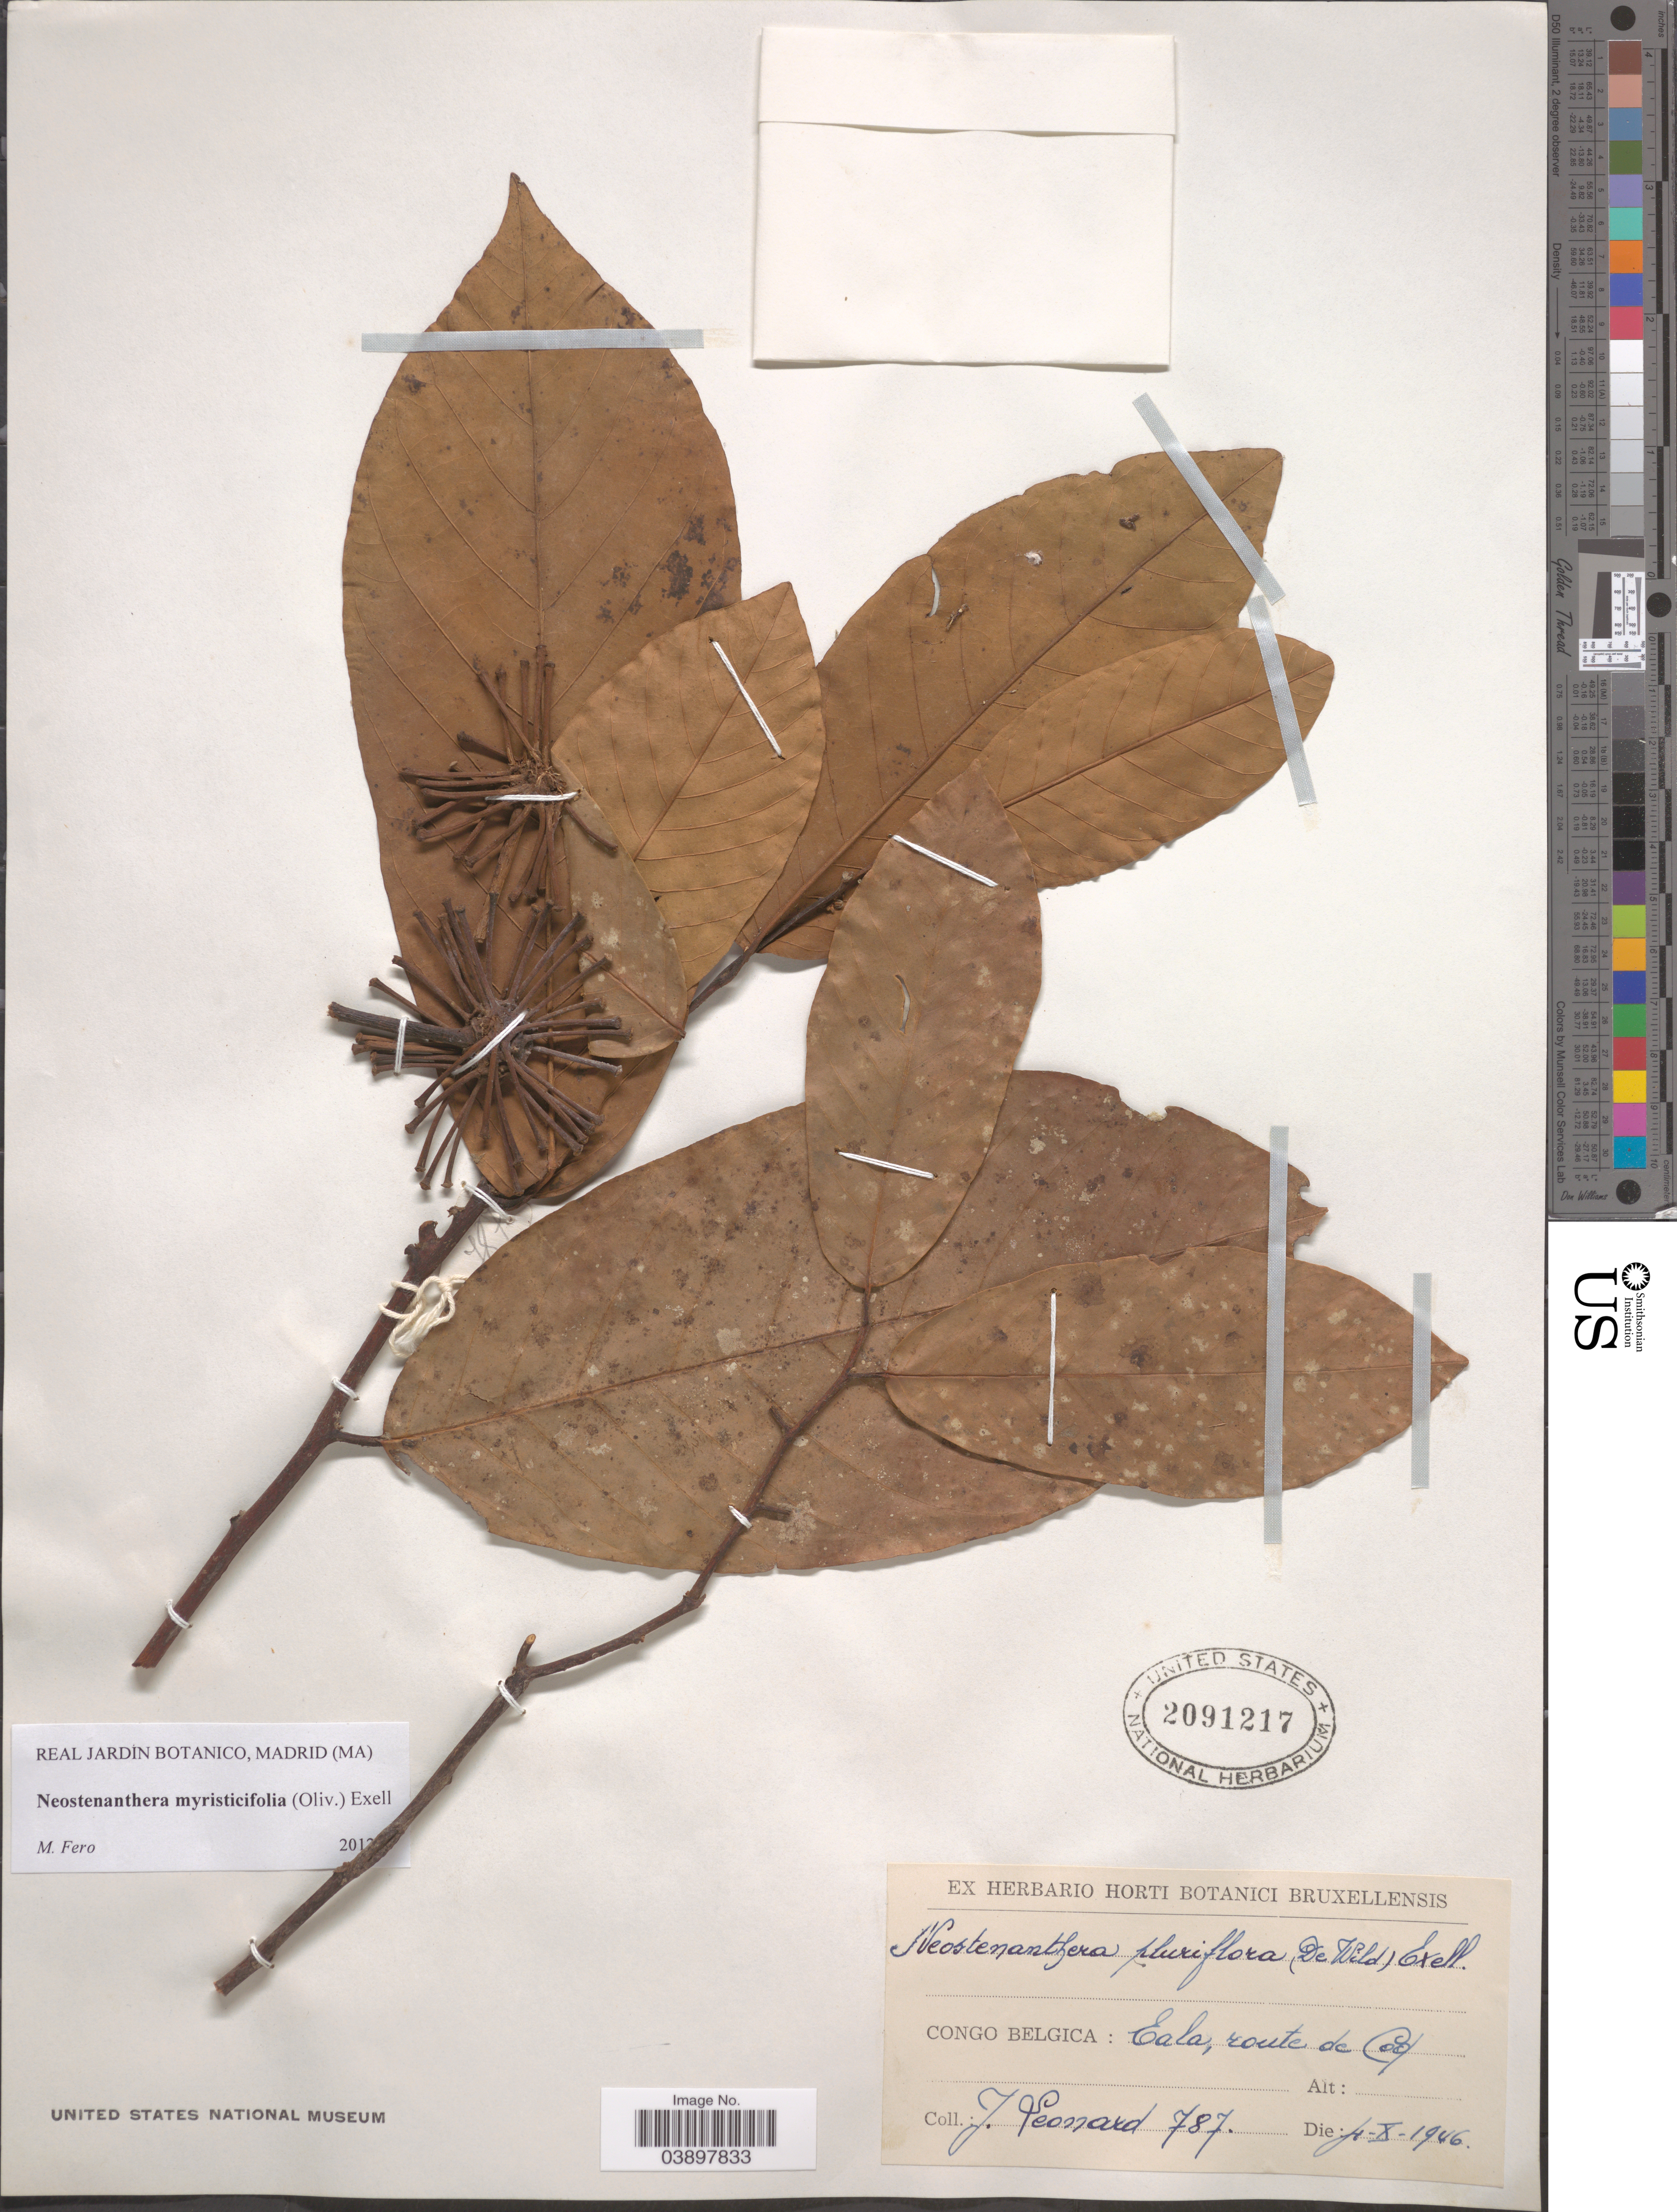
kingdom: Plantae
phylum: Tracheophyta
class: Magnoliopsida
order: Magnoliales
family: Annonaceae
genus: Neostenanthera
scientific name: Neostenanthera myristicifolia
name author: (Oliv.) Exell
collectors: J. Leonard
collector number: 787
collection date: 1946-10-04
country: Congo, Democratic Republic of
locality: Congo Belgica: Cala, route de Coq.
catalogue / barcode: US 2091217